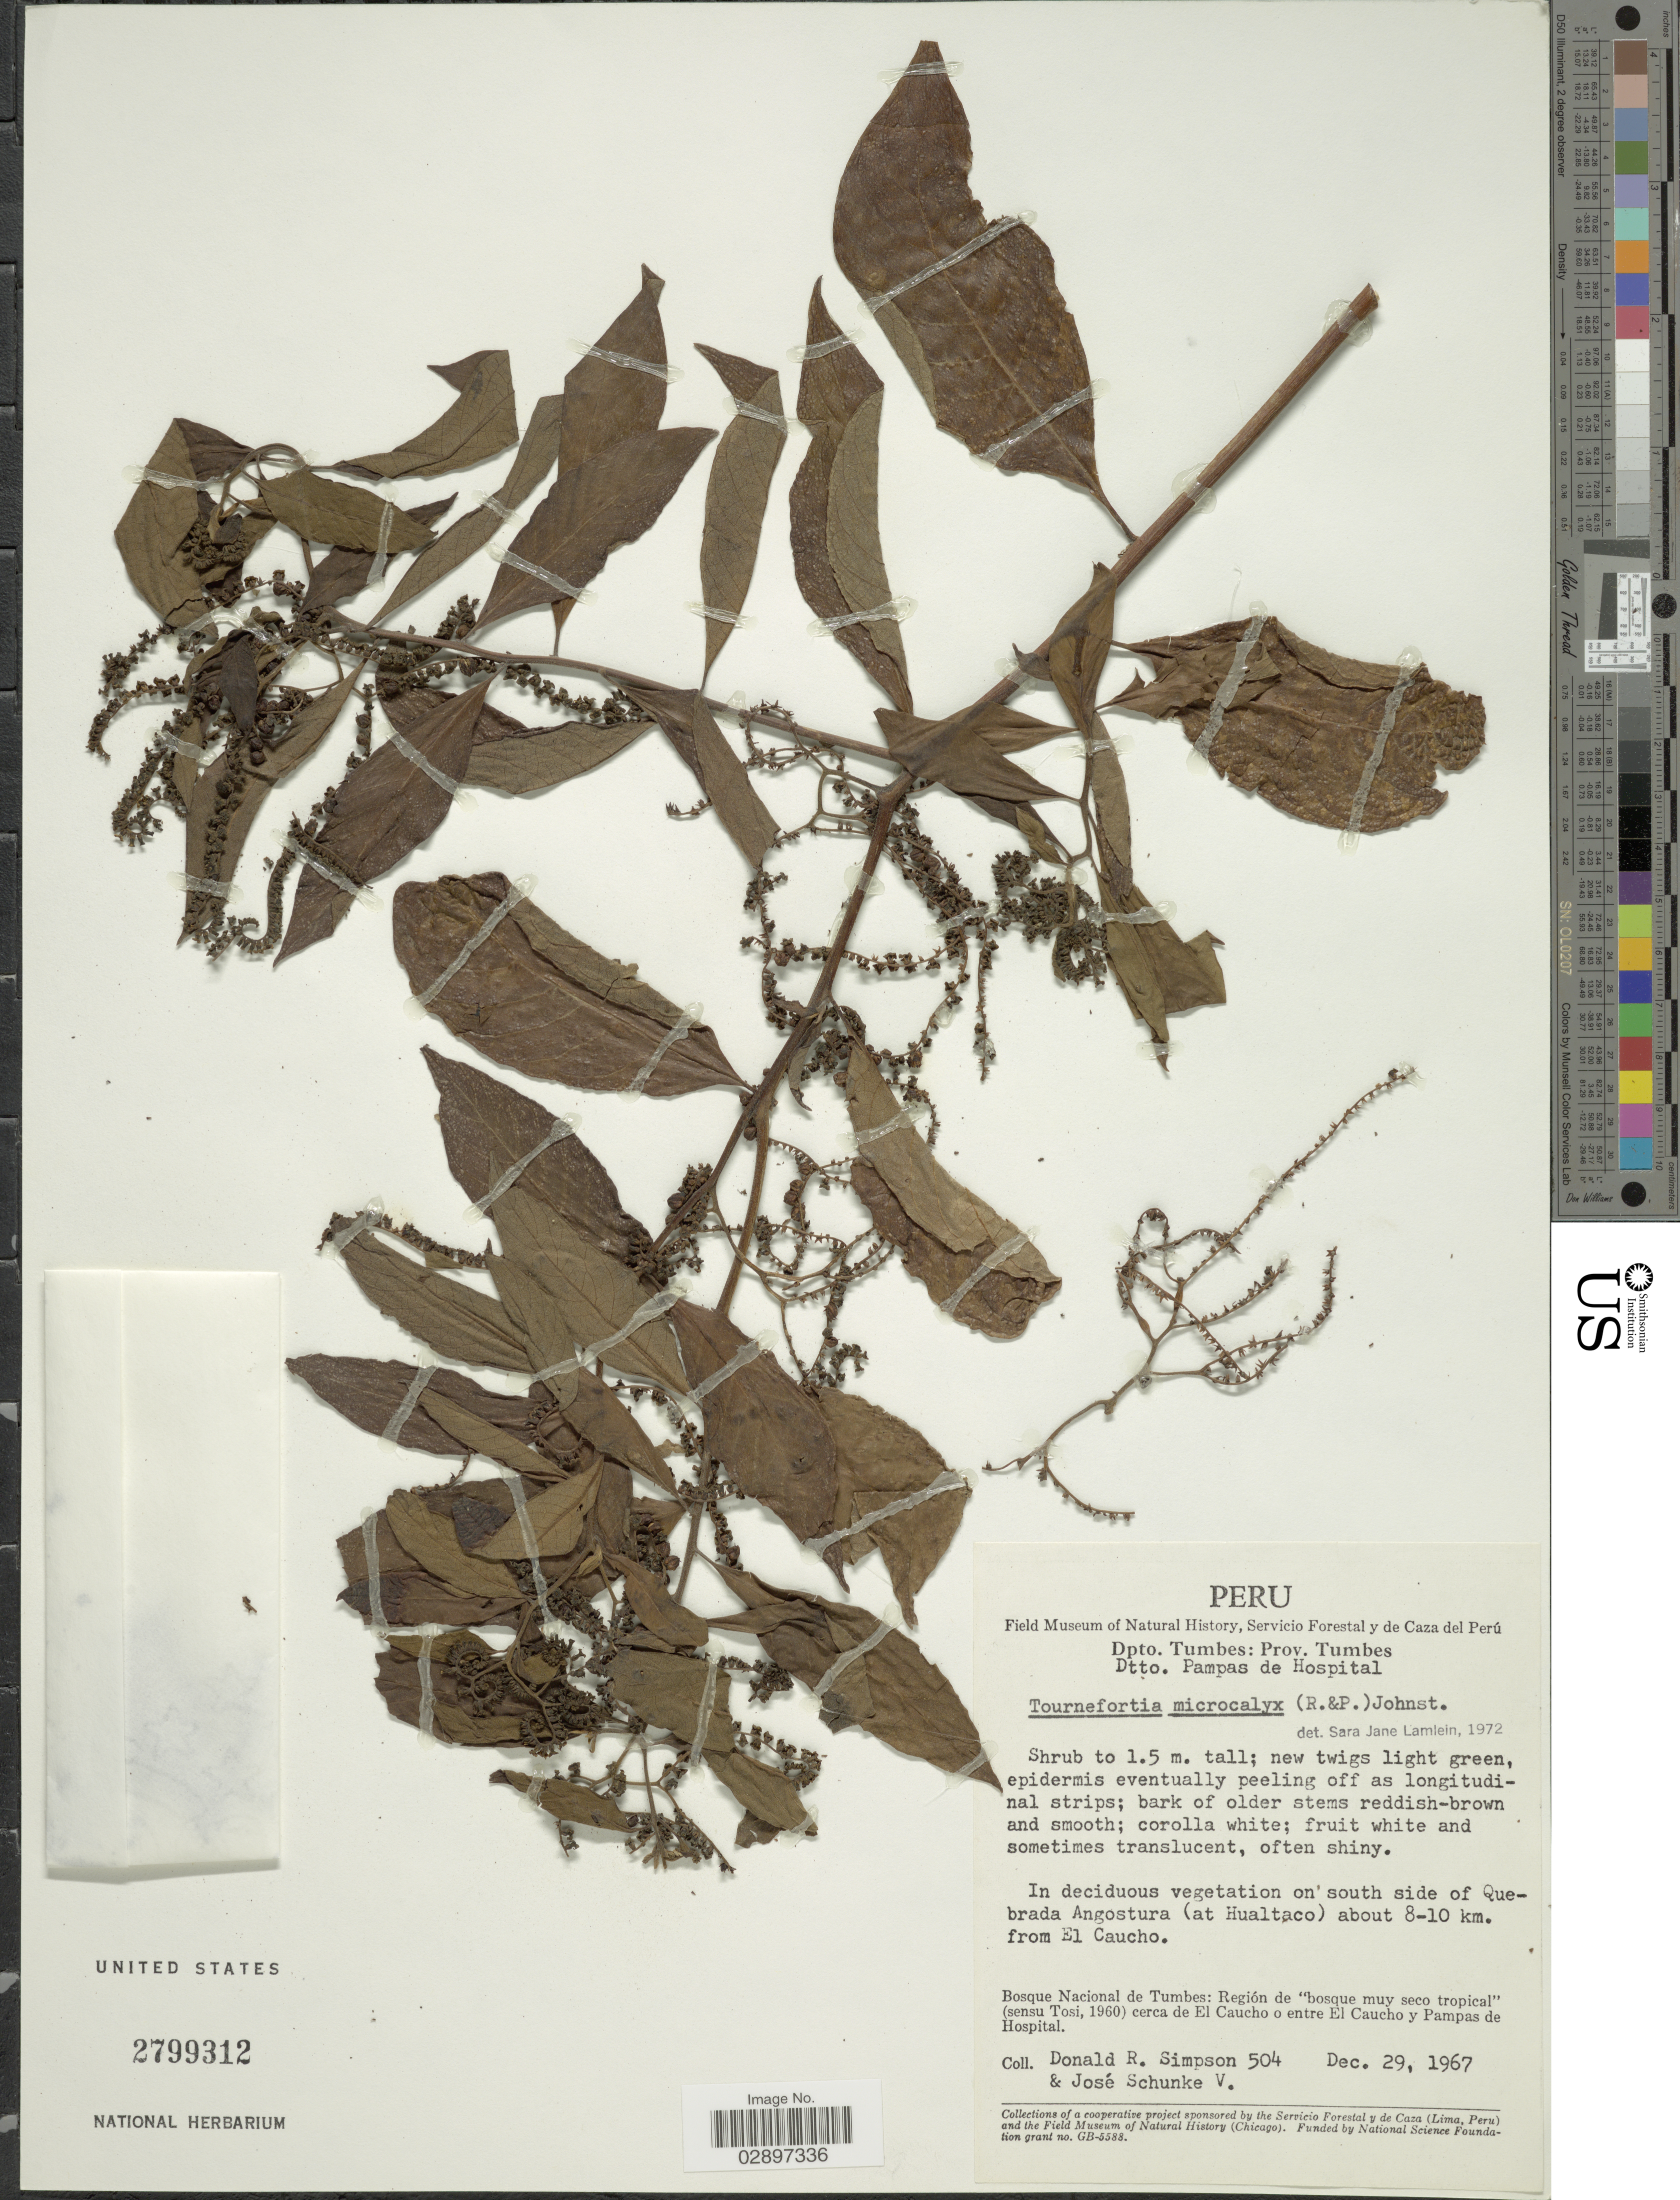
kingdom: Plantae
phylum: Tracheophyta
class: Magnoliopsida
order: Boraginales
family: Heliotropiaceae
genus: Tournefortia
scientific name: Tournefortia microcalyx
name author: (Ruiz & Pav.) I.M. Johnst.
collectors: D. R. Simpson & J. Schunke Vigo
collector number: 504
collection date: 1967-12-29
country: Peru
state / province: Tumbes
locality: In deciduous vegetation on south side of Quebrada Angostura (at Hualtaco) about 8-10 km. from El Caucho. Bosque Nacional de Tumbes: Región de "bosque muy seco tropical"(sensu Tosi, 1960) cerca de El Caucho o entre El Caucho y Pampas de Hospital. Dpto. Tumbes: Prov. Tumbes. Dtto. Pampas de Hospital.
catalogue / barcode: US 2799312